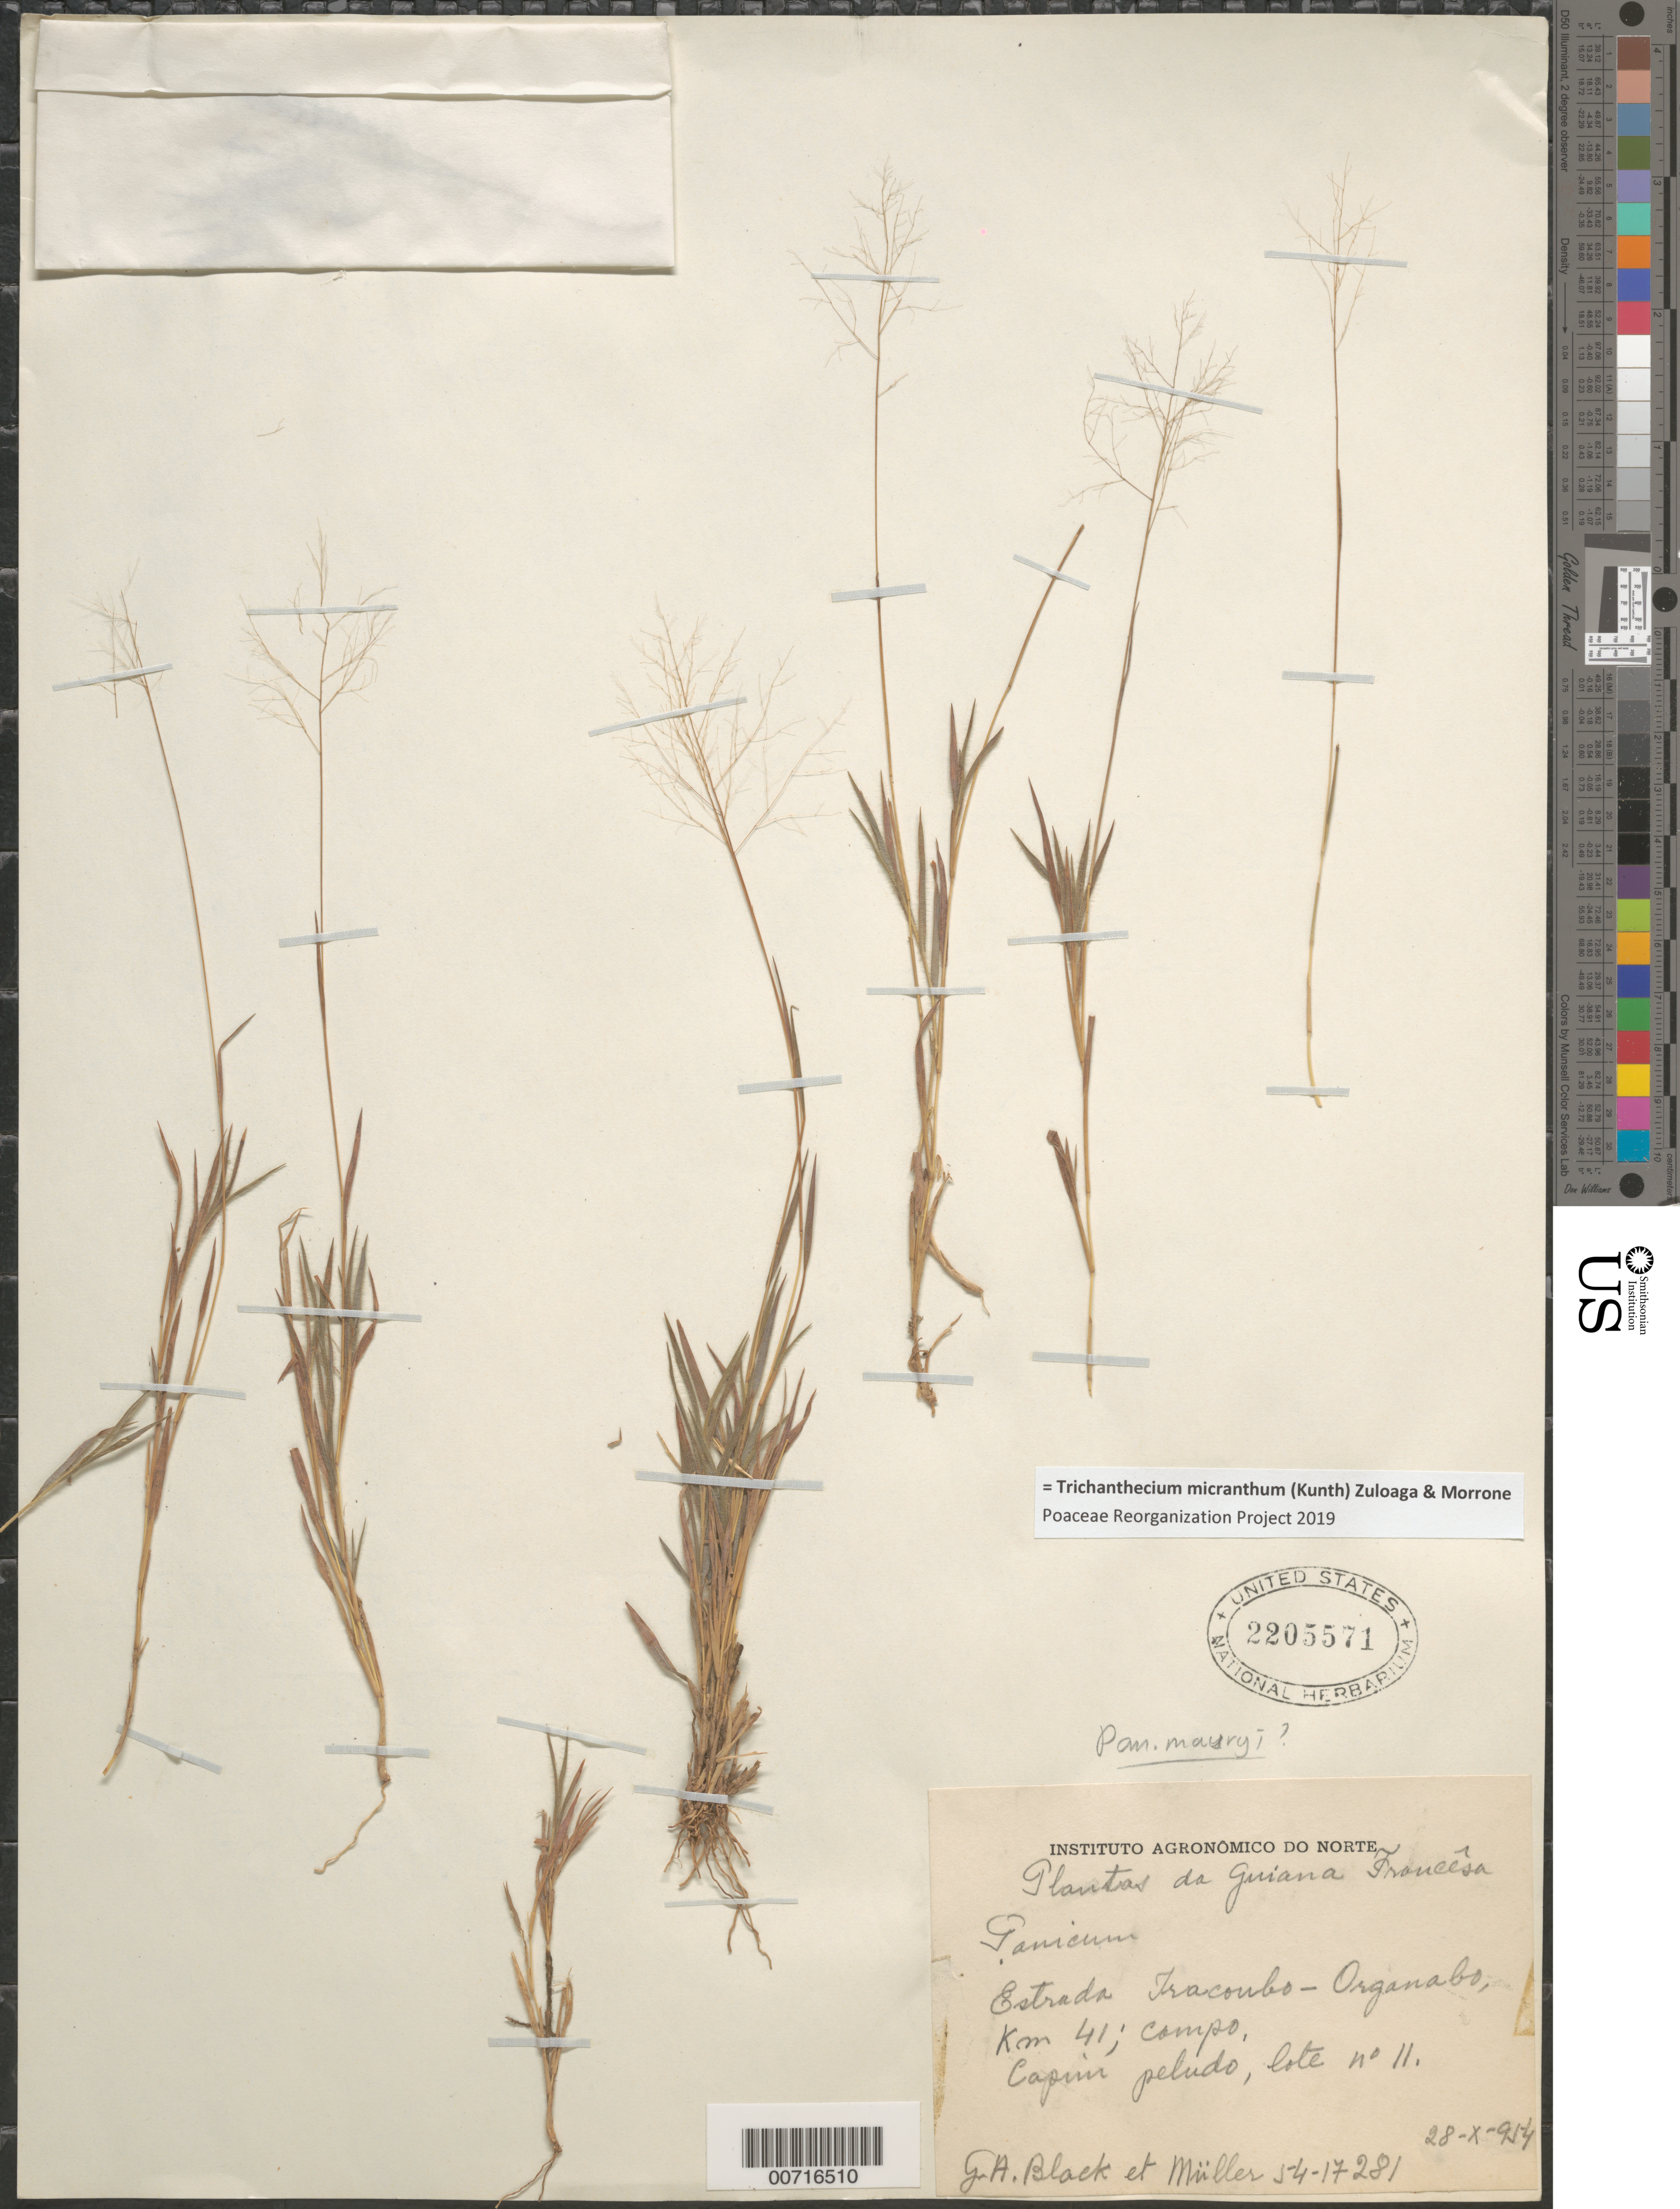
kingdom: Plantae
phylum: Tracheophyta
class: Liliopsida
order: Poales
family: Poaceae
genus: Trichanthecium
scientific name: Trichanthecium micranthum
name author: (Kunth) Zuloaga & Morrone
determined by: Poaceae Reorganization Project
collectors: G. A. Black & -- Müller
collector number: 54 17281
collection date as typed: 28-Oct-54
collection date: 1954-10-28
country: French Guiana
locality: Estrada Iracoubo-Organabo, km 41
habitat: Campo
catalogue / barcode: US 2205571